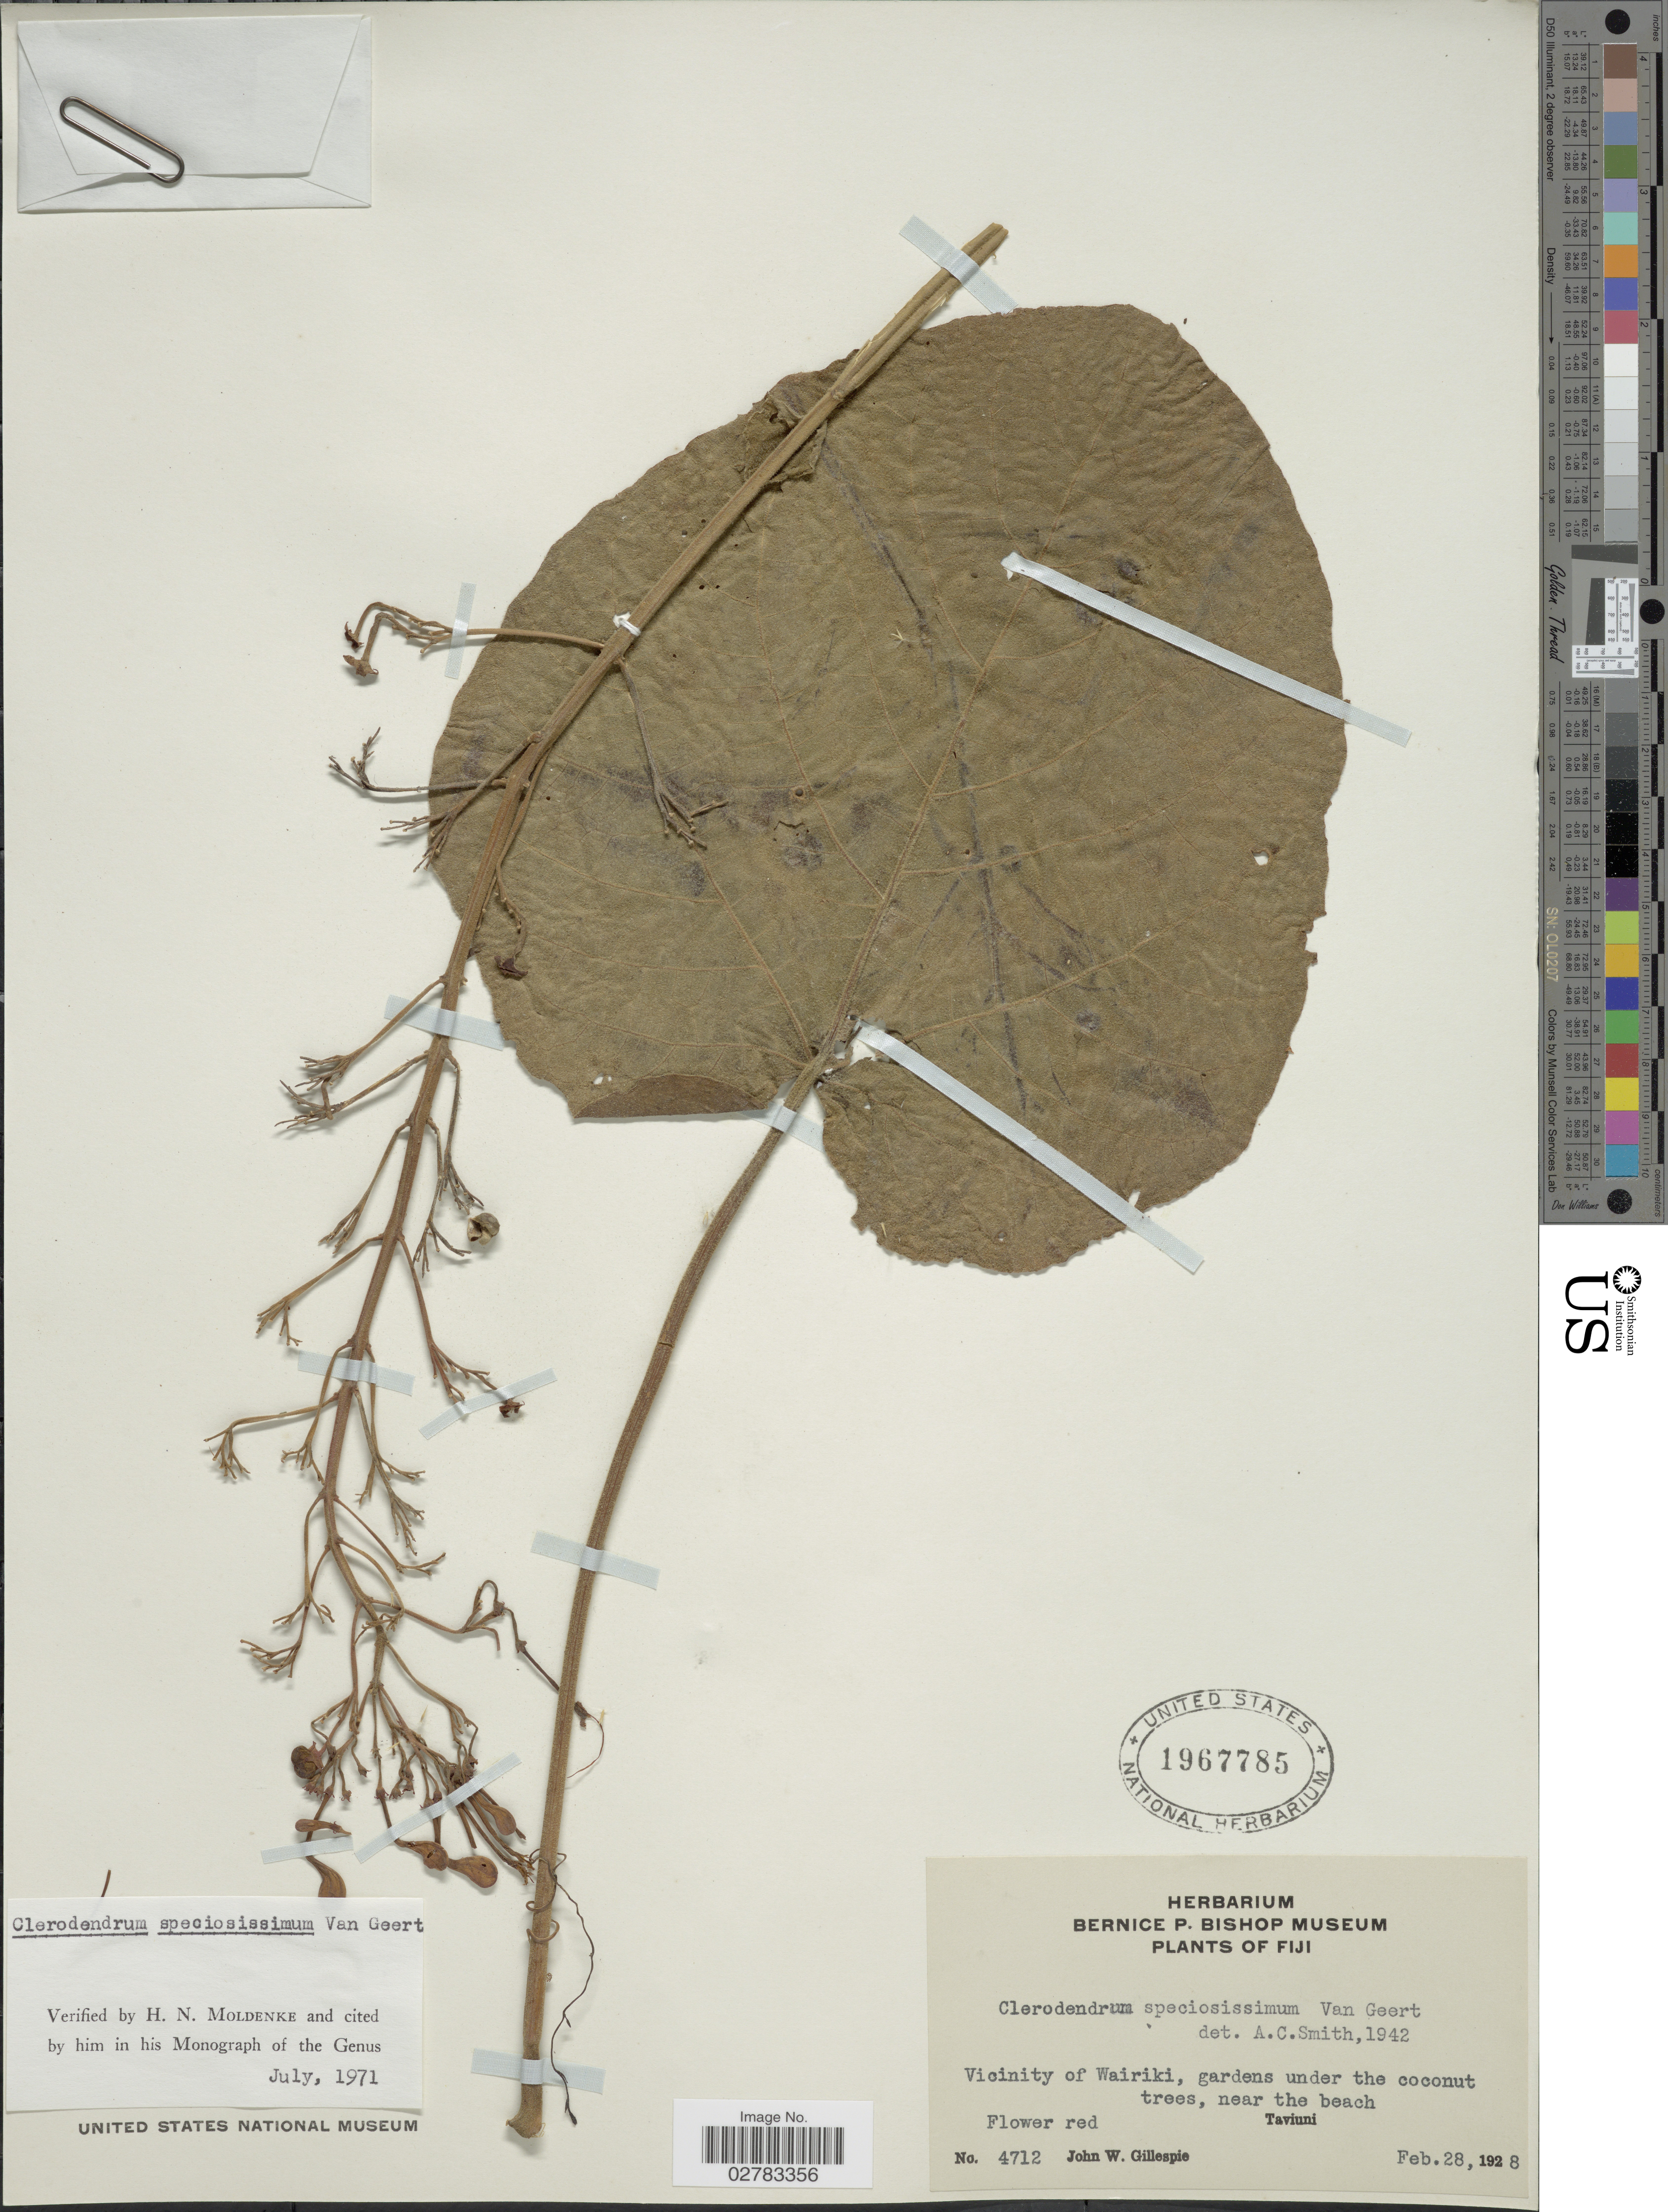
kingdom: Plantae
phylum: Tracheophyta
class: Magnoliopsida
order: Lamiales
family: Lamiaceae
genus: Clerodendrum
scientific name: Clerodendrum speciosissimum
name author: Drapiez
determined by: Wagner, W. L., (BOT), Smithsonian Institution - National Museum of Natural History (UNITED STATES)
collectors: J. W. Gillespie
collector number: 4712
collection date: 1928-02-28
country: Fiji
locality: Vicinity of Wairiki, gardens under the coconut trees, near the beach, Taviuni.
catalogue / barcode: US 1967785